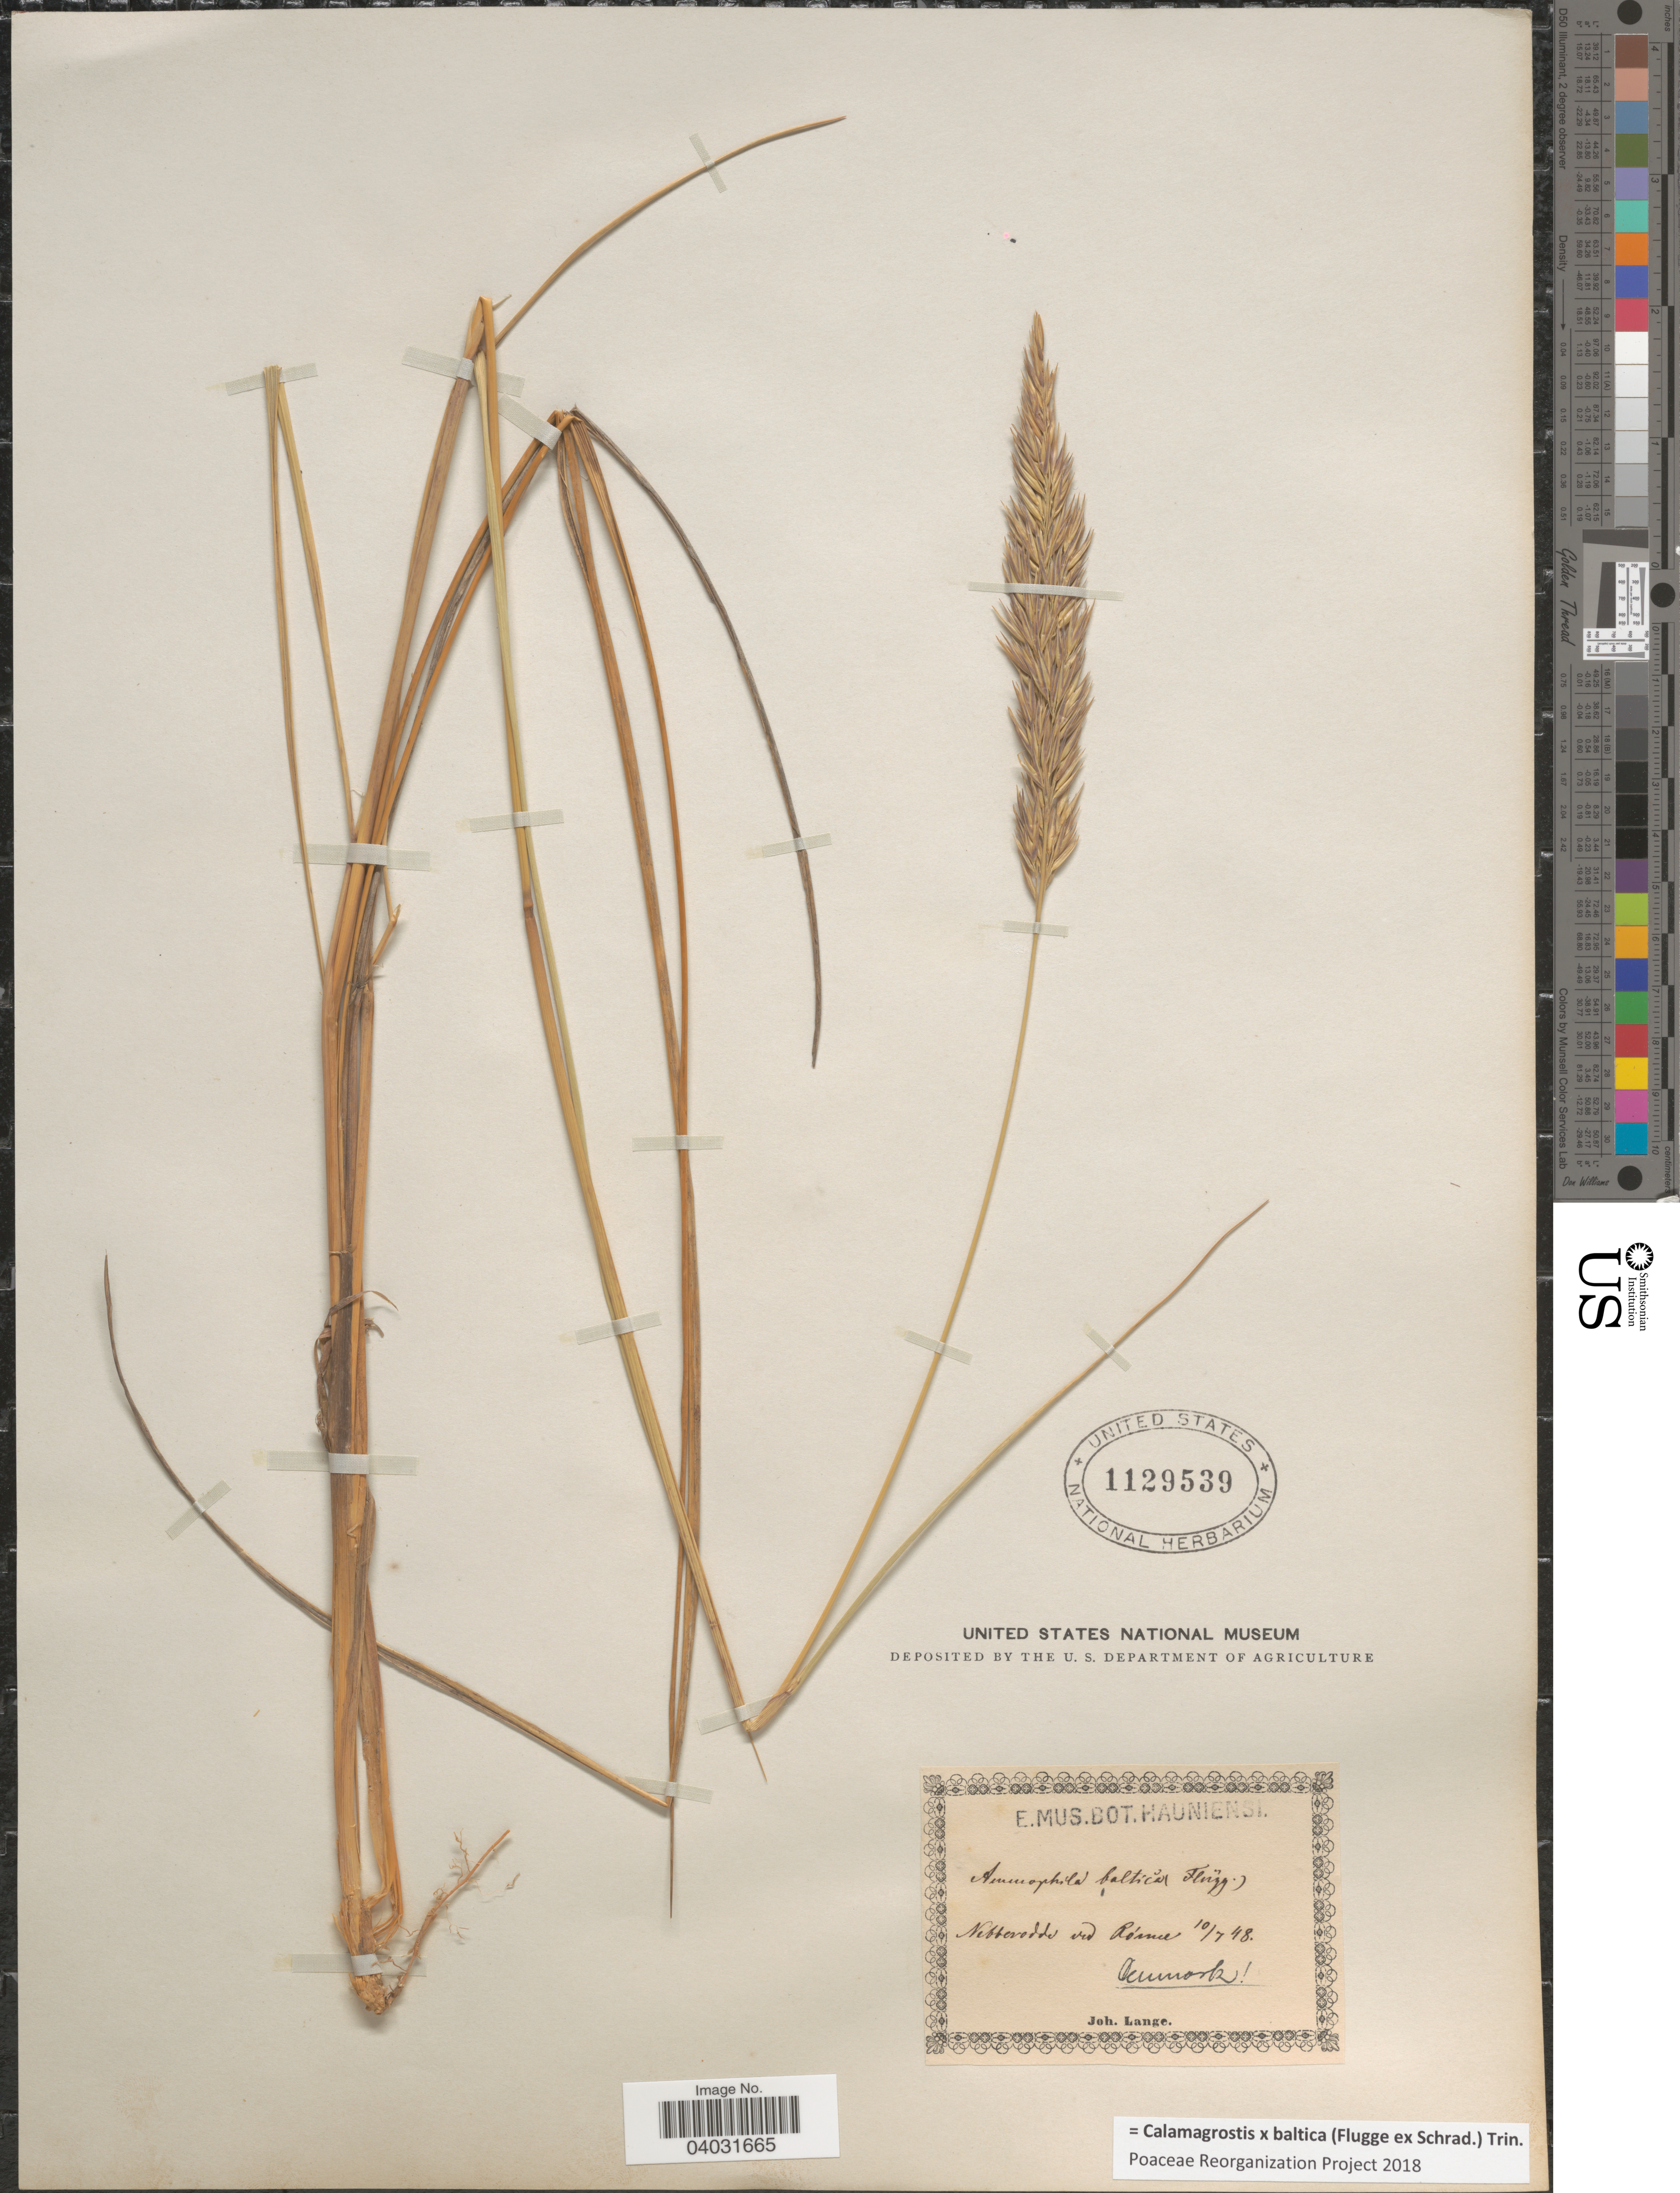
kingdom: Plantae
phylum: Tracheophyta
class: Liliopsida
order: Poales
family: Poaceae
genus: Calamagrostis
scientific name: Calamagrostis x baltica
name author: (Flüggé ex Schrad.) Trin.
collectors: J. M. C. Lange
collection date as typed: Transcribed d/m/y: 10/7/48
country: Denmark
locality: Nebberodde ved Rønne.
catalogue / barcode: US 1129539